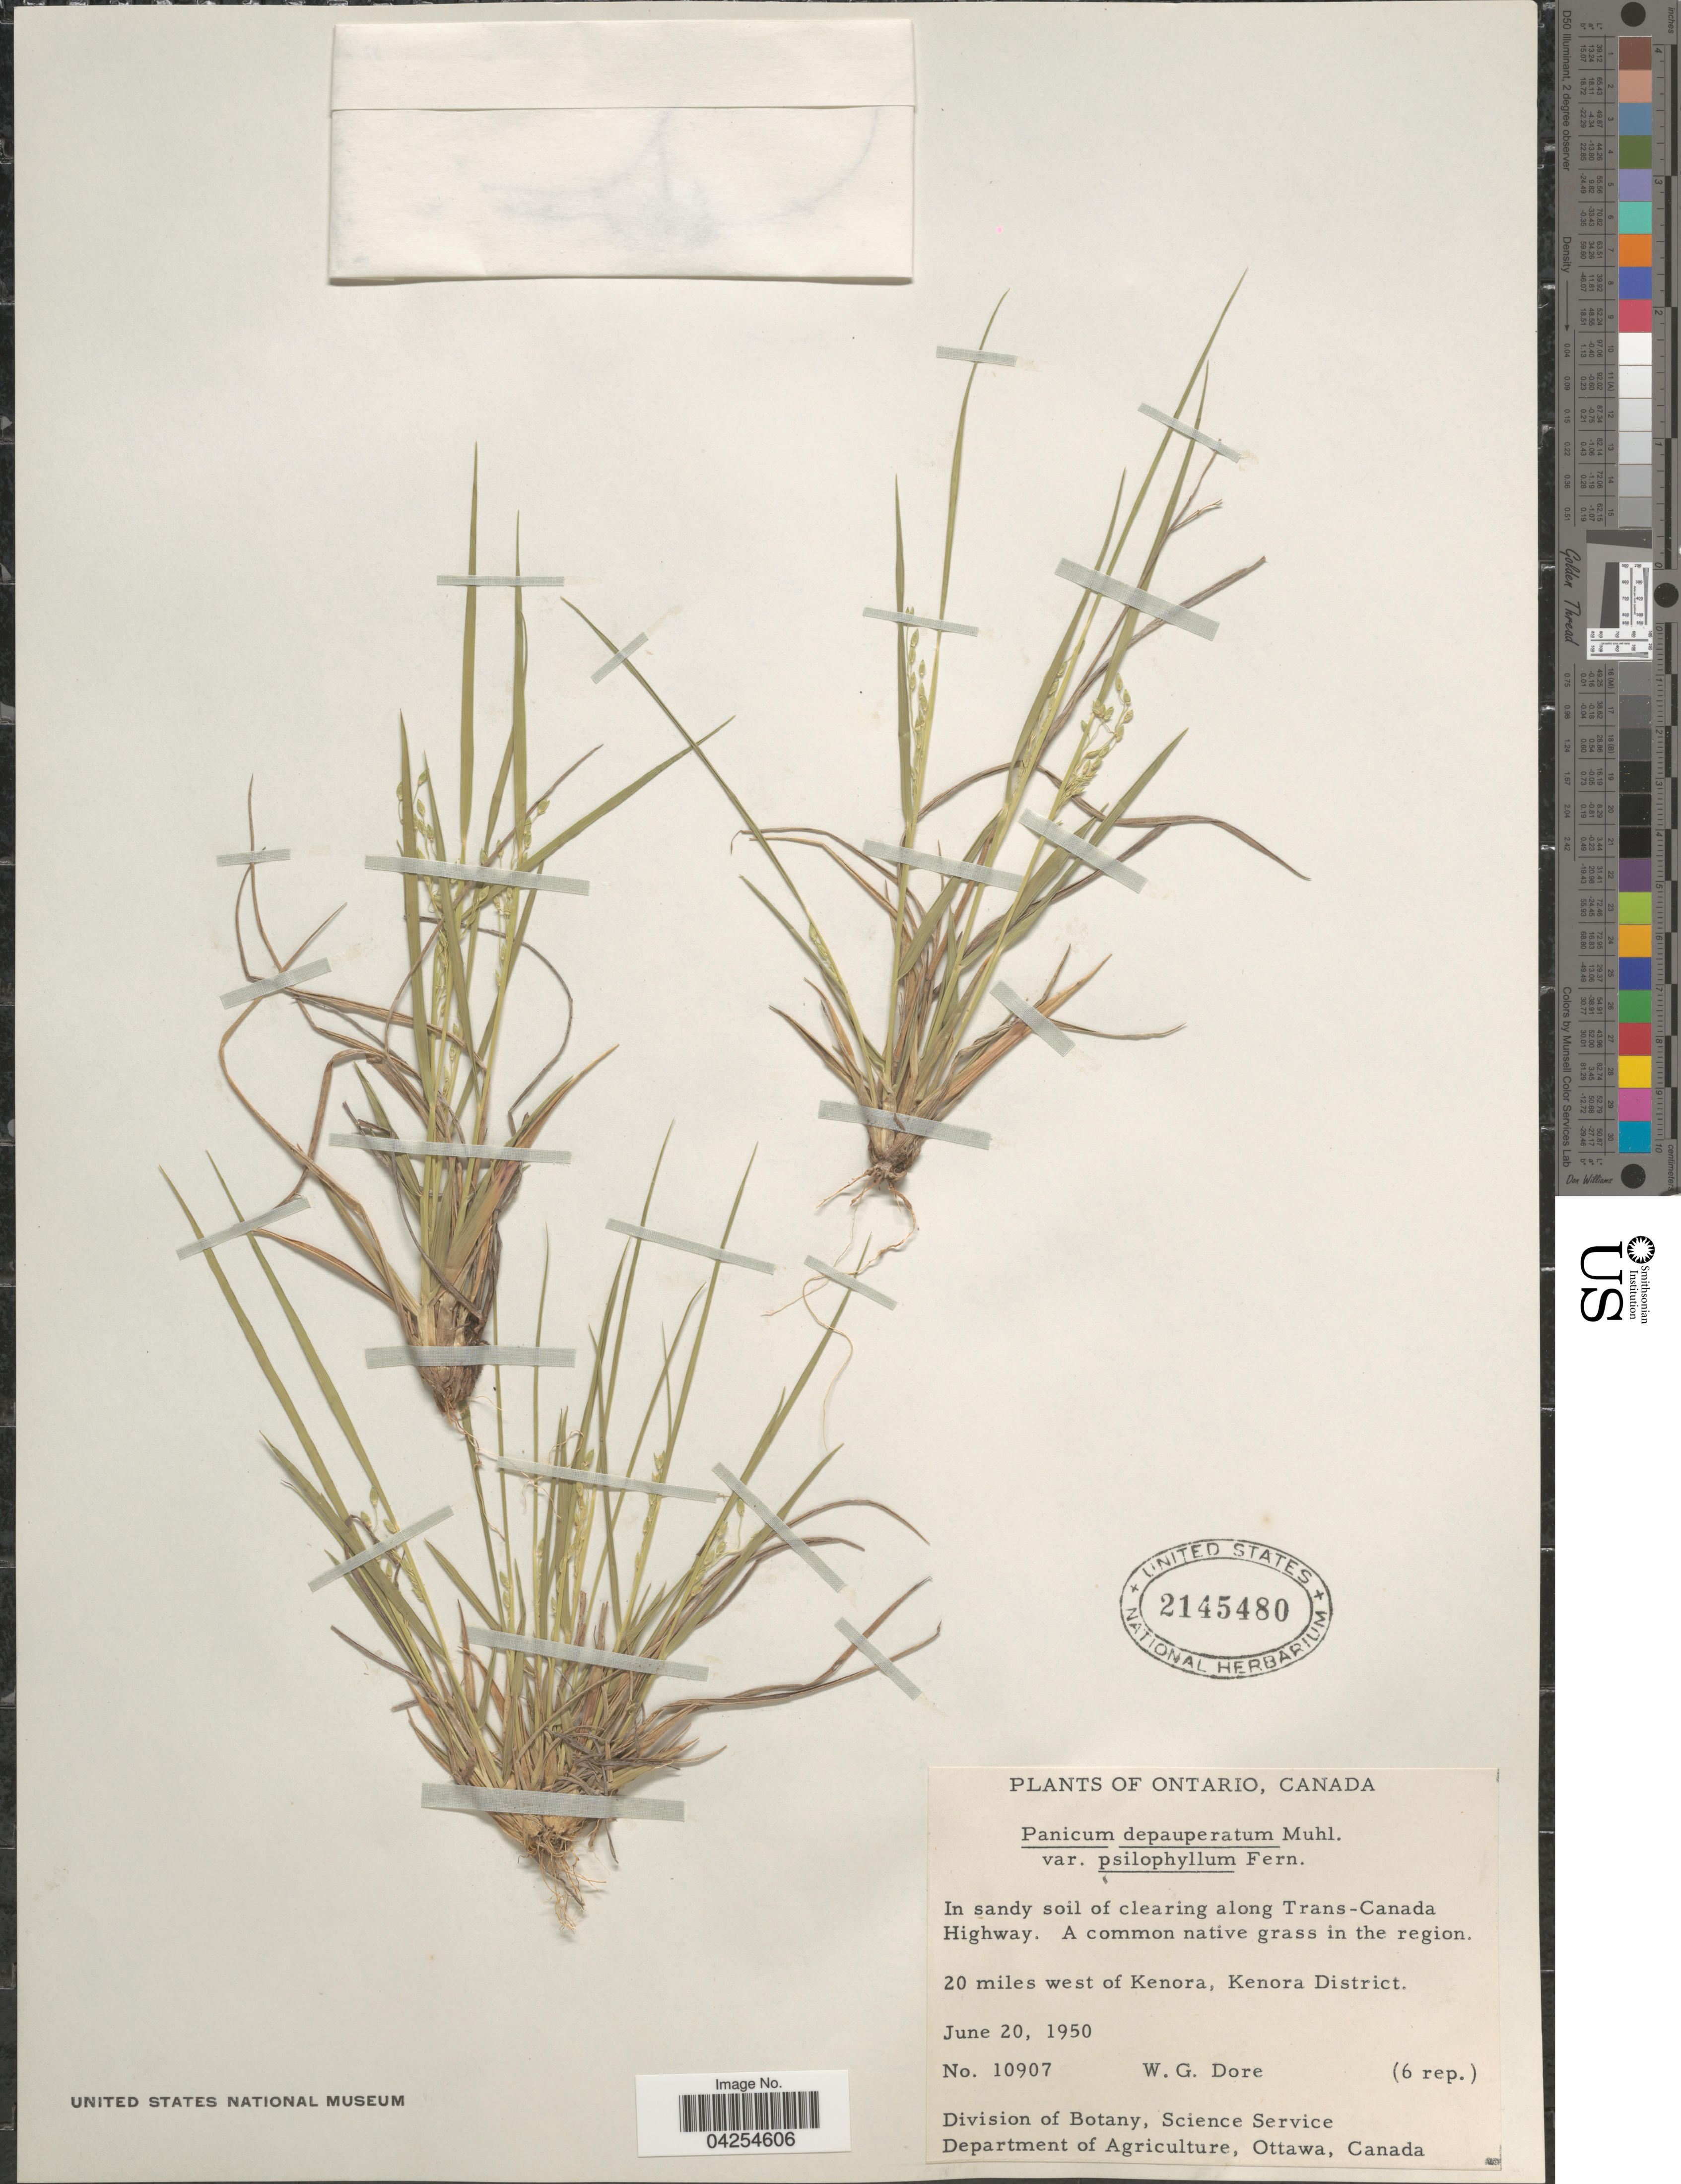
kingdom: Plantae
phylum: Tracheophyta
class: Liliopsida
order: Poales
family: Poaceae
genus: Dichanthelium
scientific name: Dichanthelium depauperatum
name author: (Muhl.) Gould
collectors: W. Dore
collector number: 10907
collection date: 1950-06-20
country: Canada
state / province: Ontario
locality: In sandy soil of clearing along Trans-Canada Highway. 20 miles west of Kenora, Kenora Distcirt.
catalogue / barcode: US 2145480